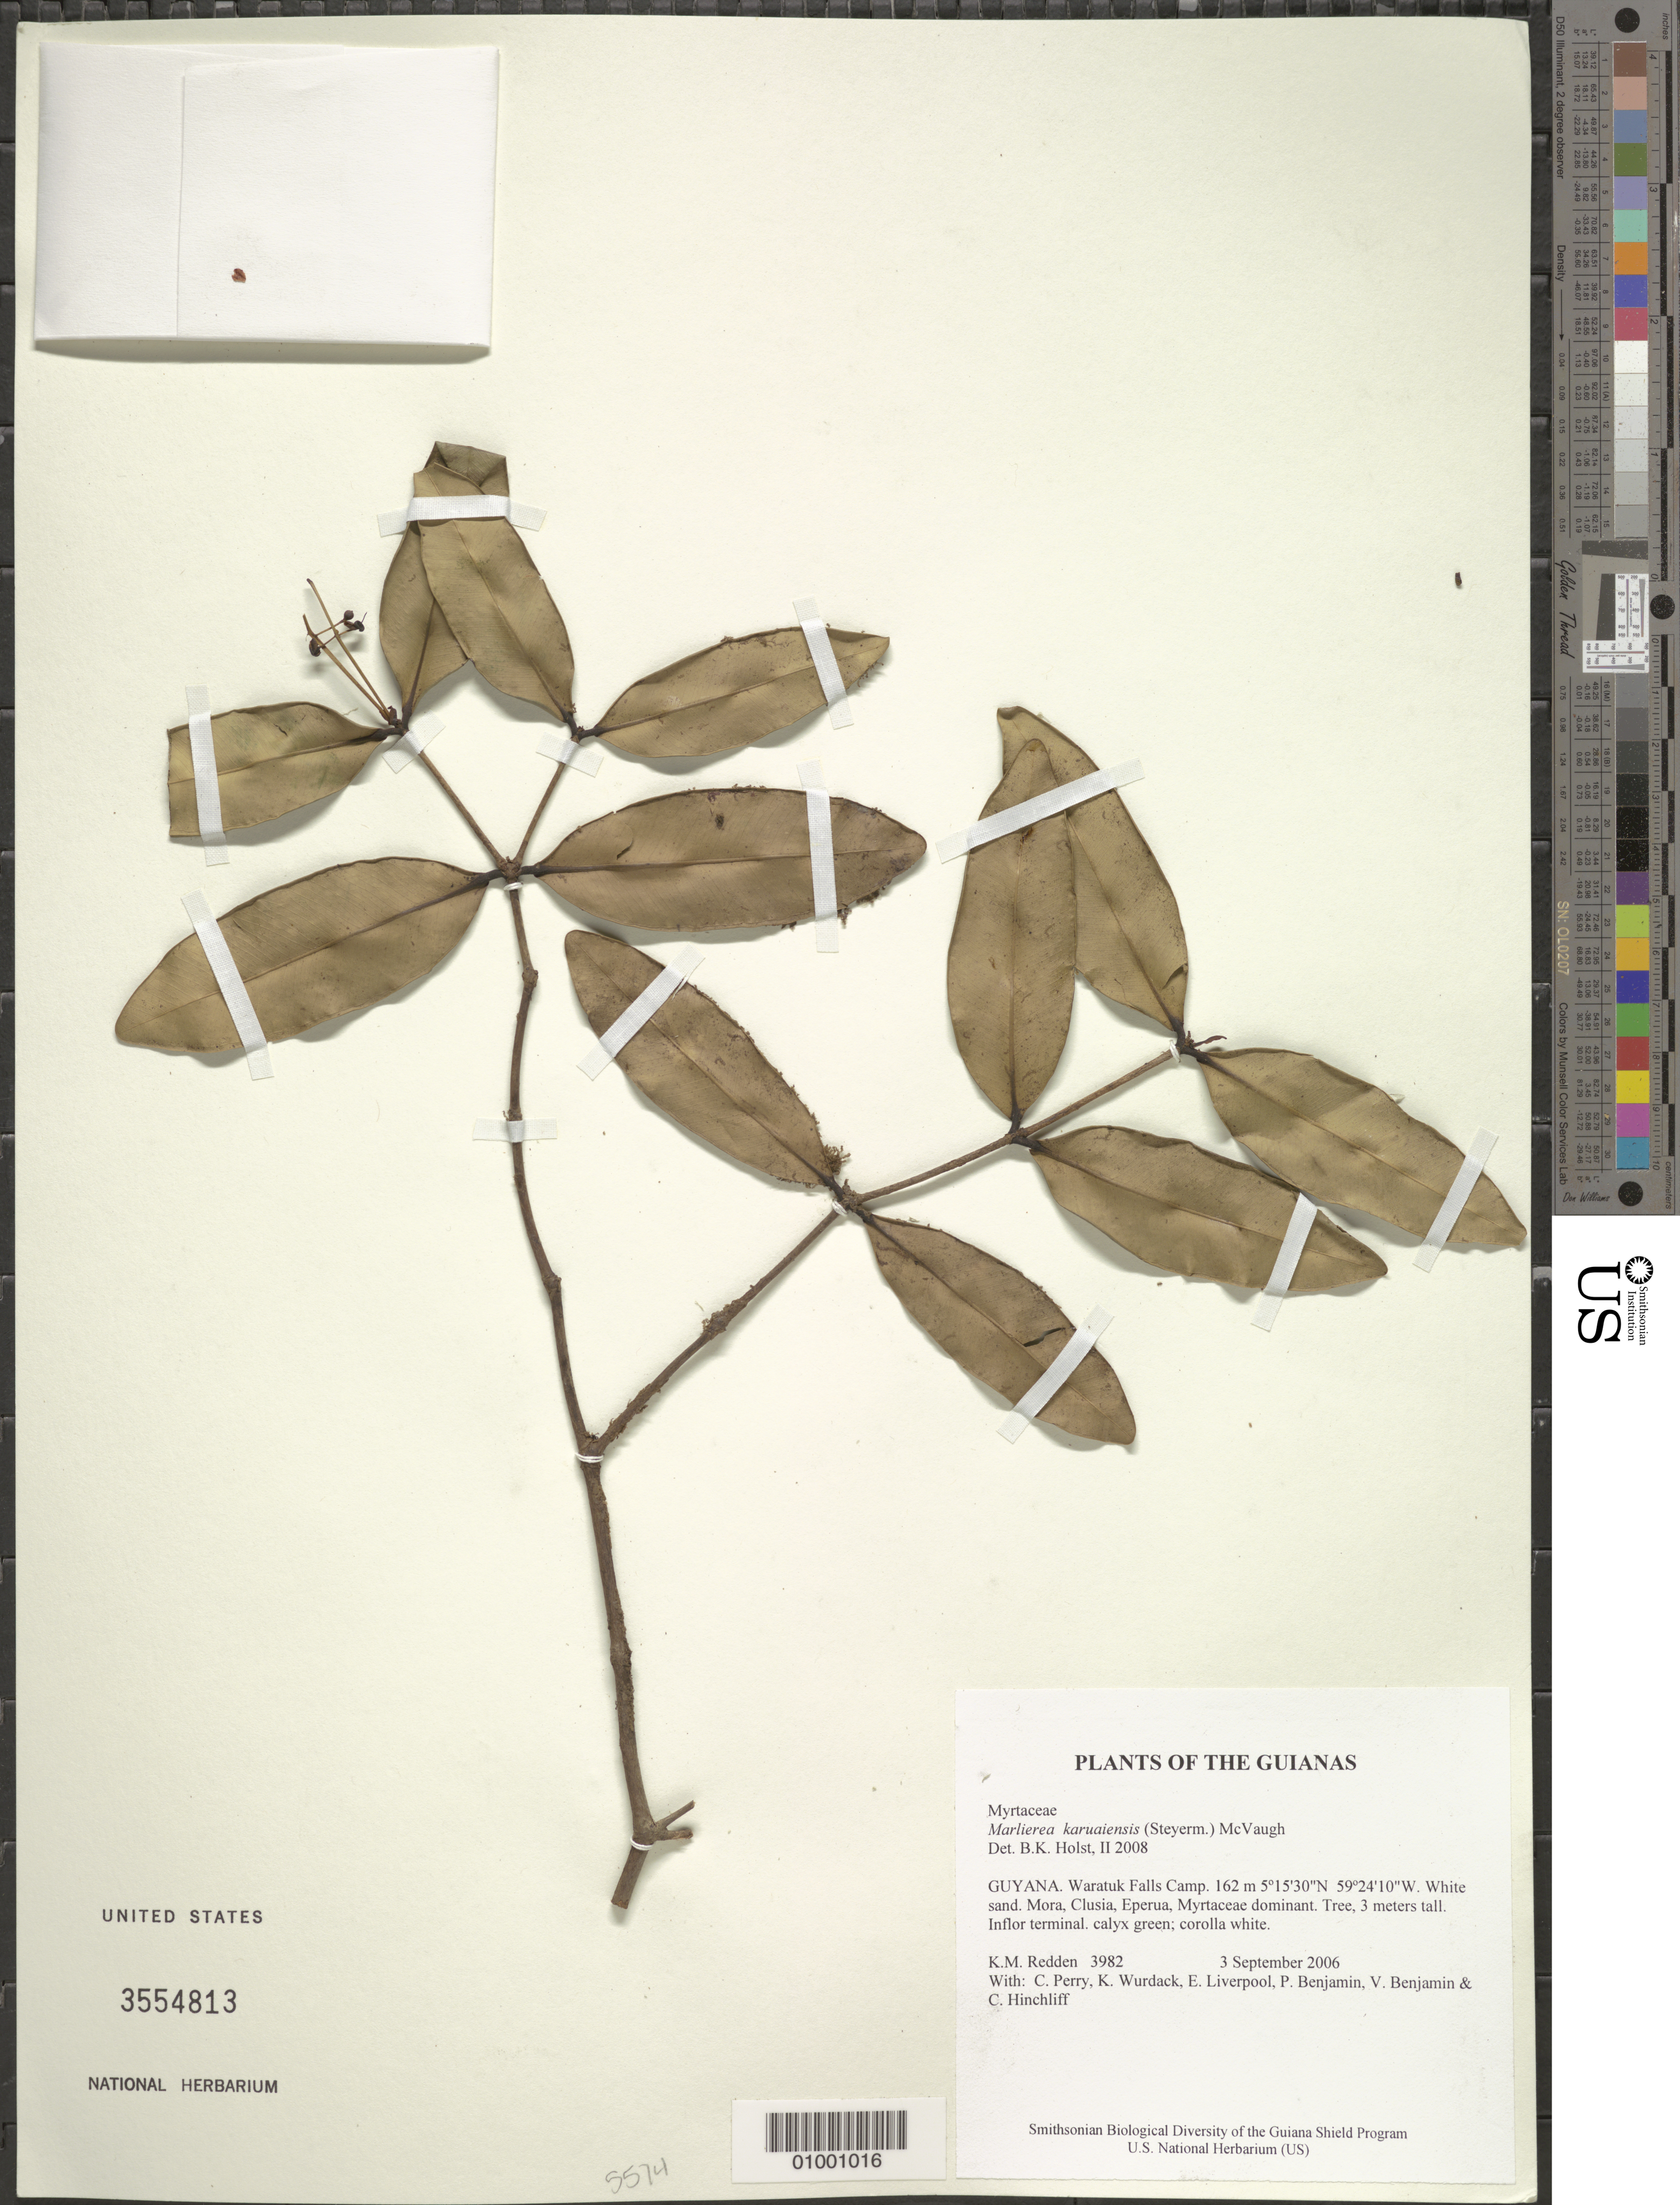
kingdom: Plantae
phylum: Tracheophyta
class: Magnoliopsida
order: Myrtales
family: Myrtaceae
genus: Myrcia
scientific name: Myrcia karuaiensis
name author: (Steyerm.) E. Lucas & C.E. Wilson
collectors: K. M. Redden, C. Perry, K. Wurdack, E. Liverpool, P. Benjamin, V. Benjamin & C. E. Hinchliff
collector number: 3982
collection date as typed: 3 September 2006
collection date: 2006-09-03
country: Guyana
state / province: Potaro-Siparuni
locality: Waratuk Falls Camp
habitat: White sand. Mora, Clusia, Eperua, Myrtaceae dominant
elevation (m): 162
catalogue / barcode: US 3554813